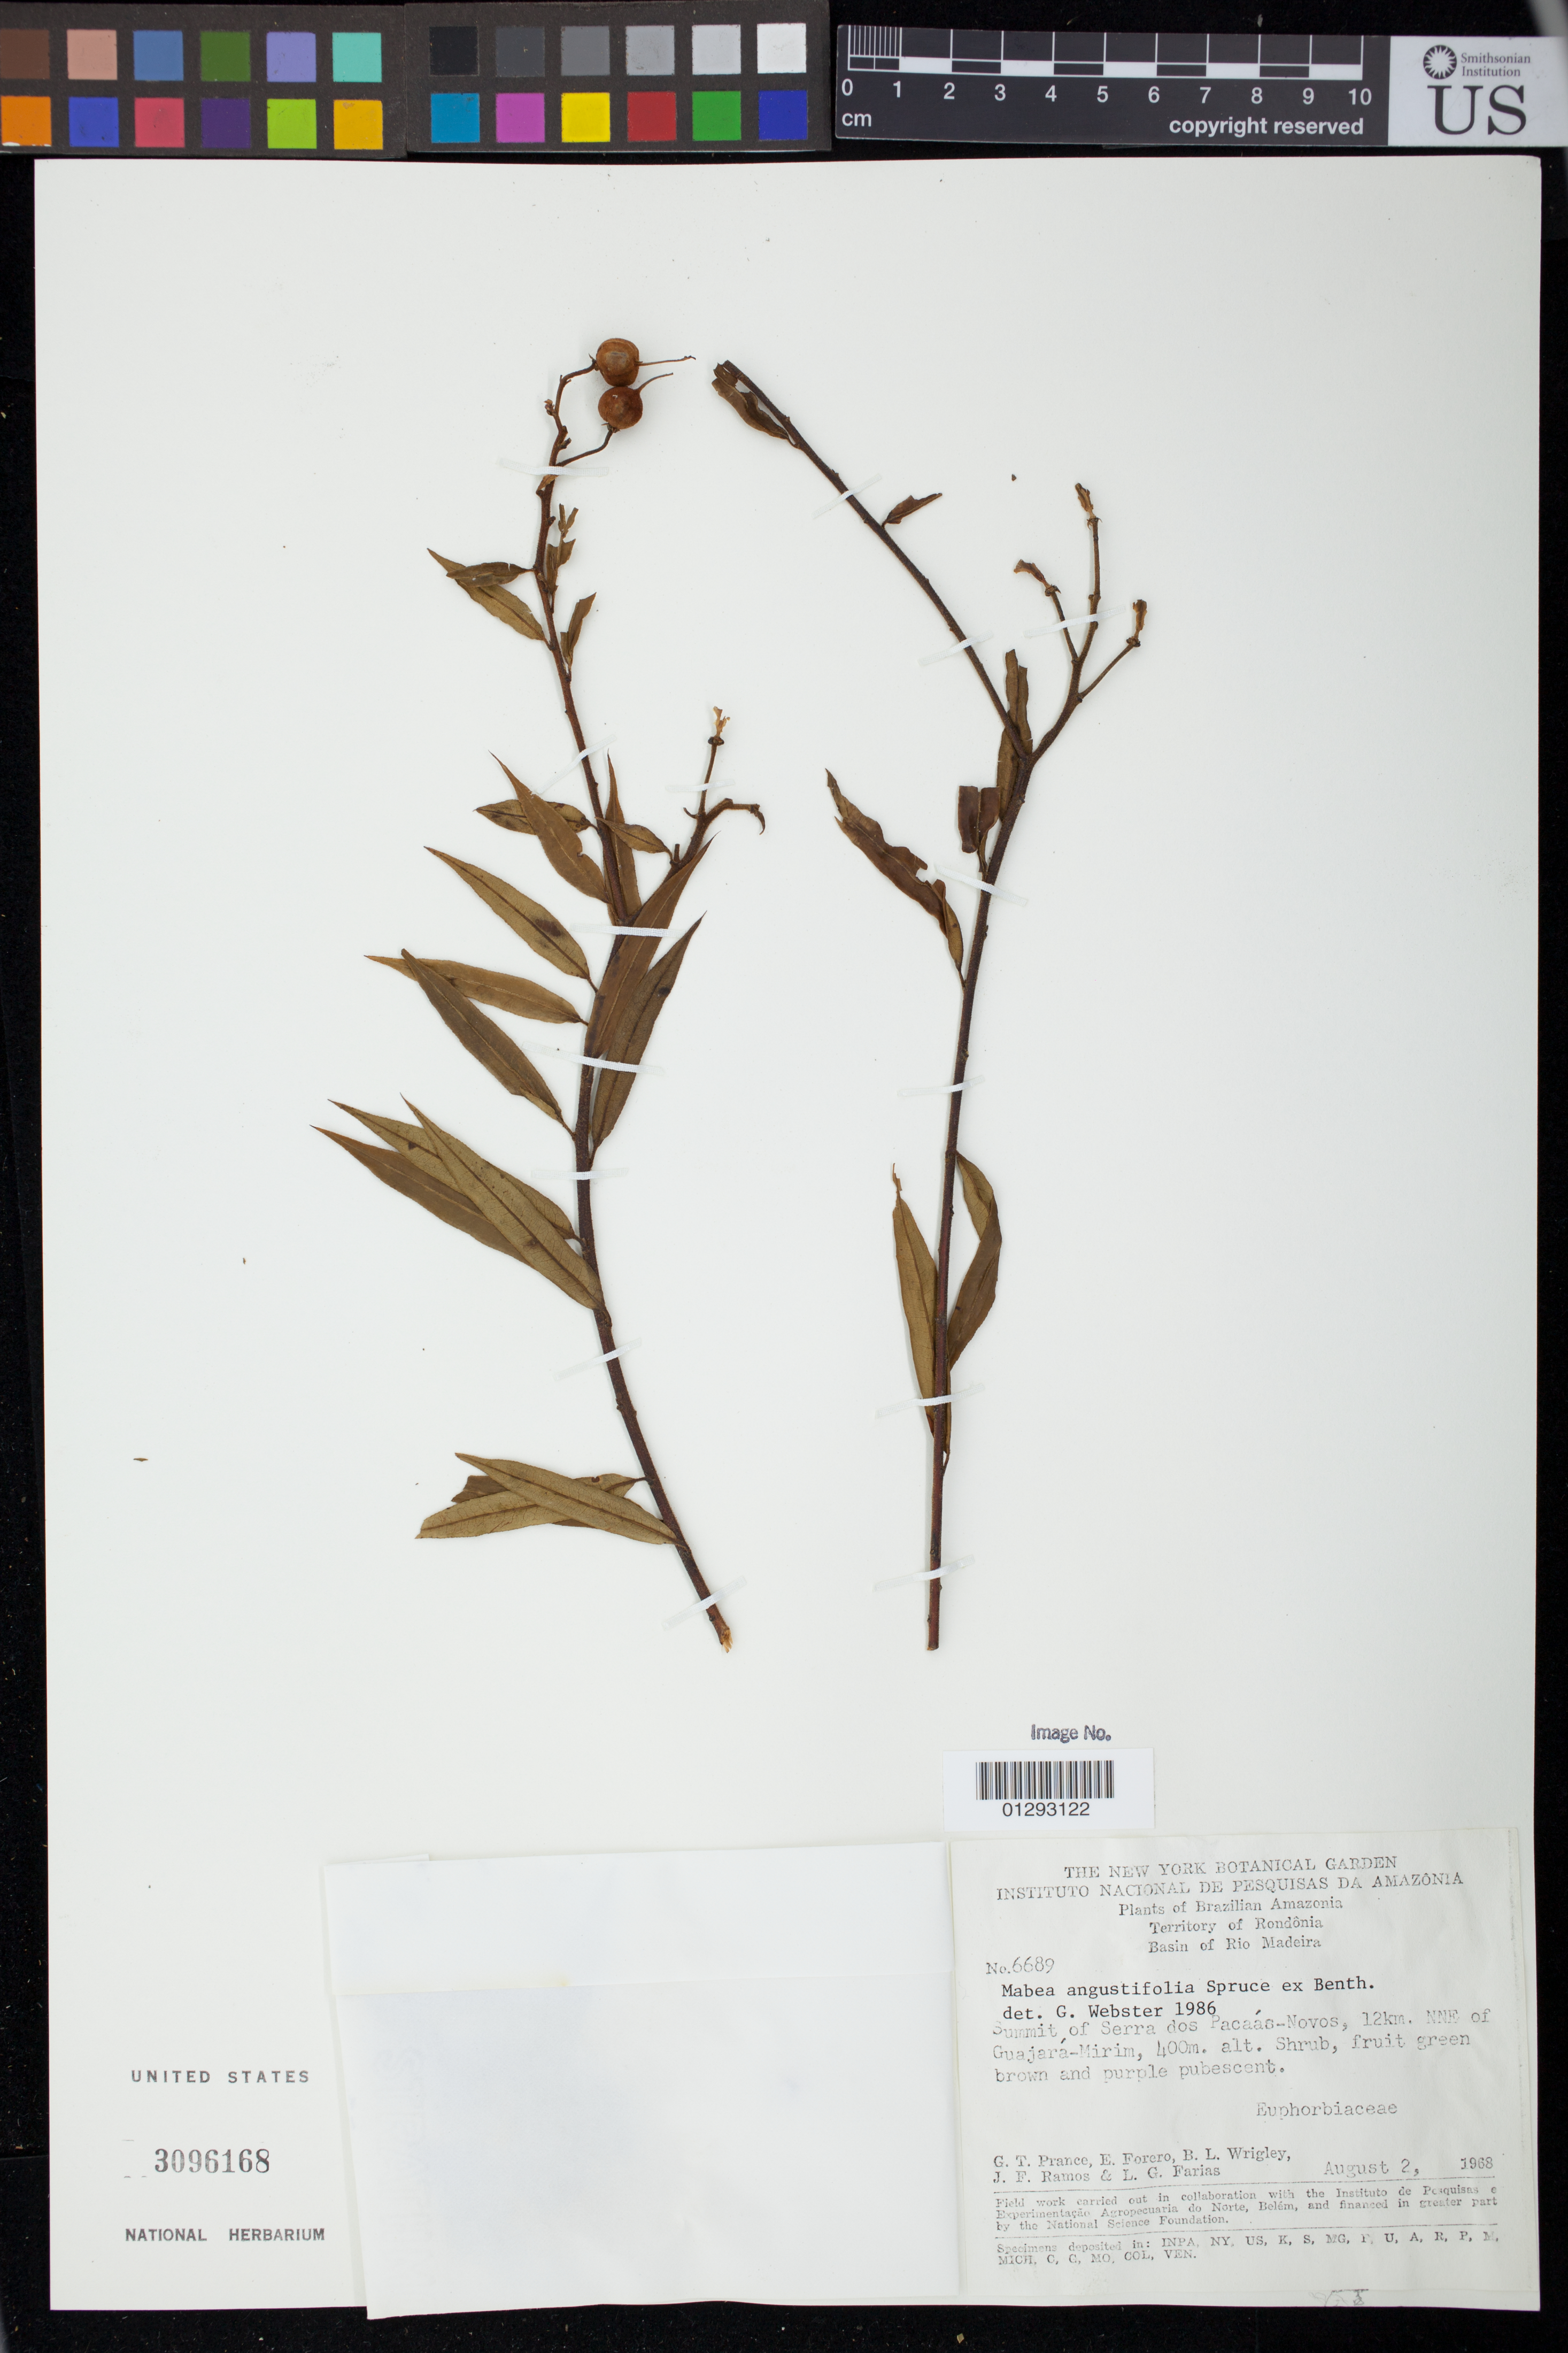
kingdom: Plantae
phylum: Tracheophyta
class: Magnoliopsida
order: Malpighiales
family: Euphorbiaceae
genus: Mabea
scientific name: Mabea angustifolia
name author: Spruce ex Benth.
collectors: G. T. Prance, E. Forero, B. L. Wrigley, J. F. Ramos & L. G. Farias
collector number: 6689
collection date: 1968-08-02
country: Brazil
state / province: Rondonia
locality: Summit of Serra dos Pacaas-Novos, 12 km. NNE of Guajara-Mirim.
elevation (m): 400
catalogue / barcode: US 3096168